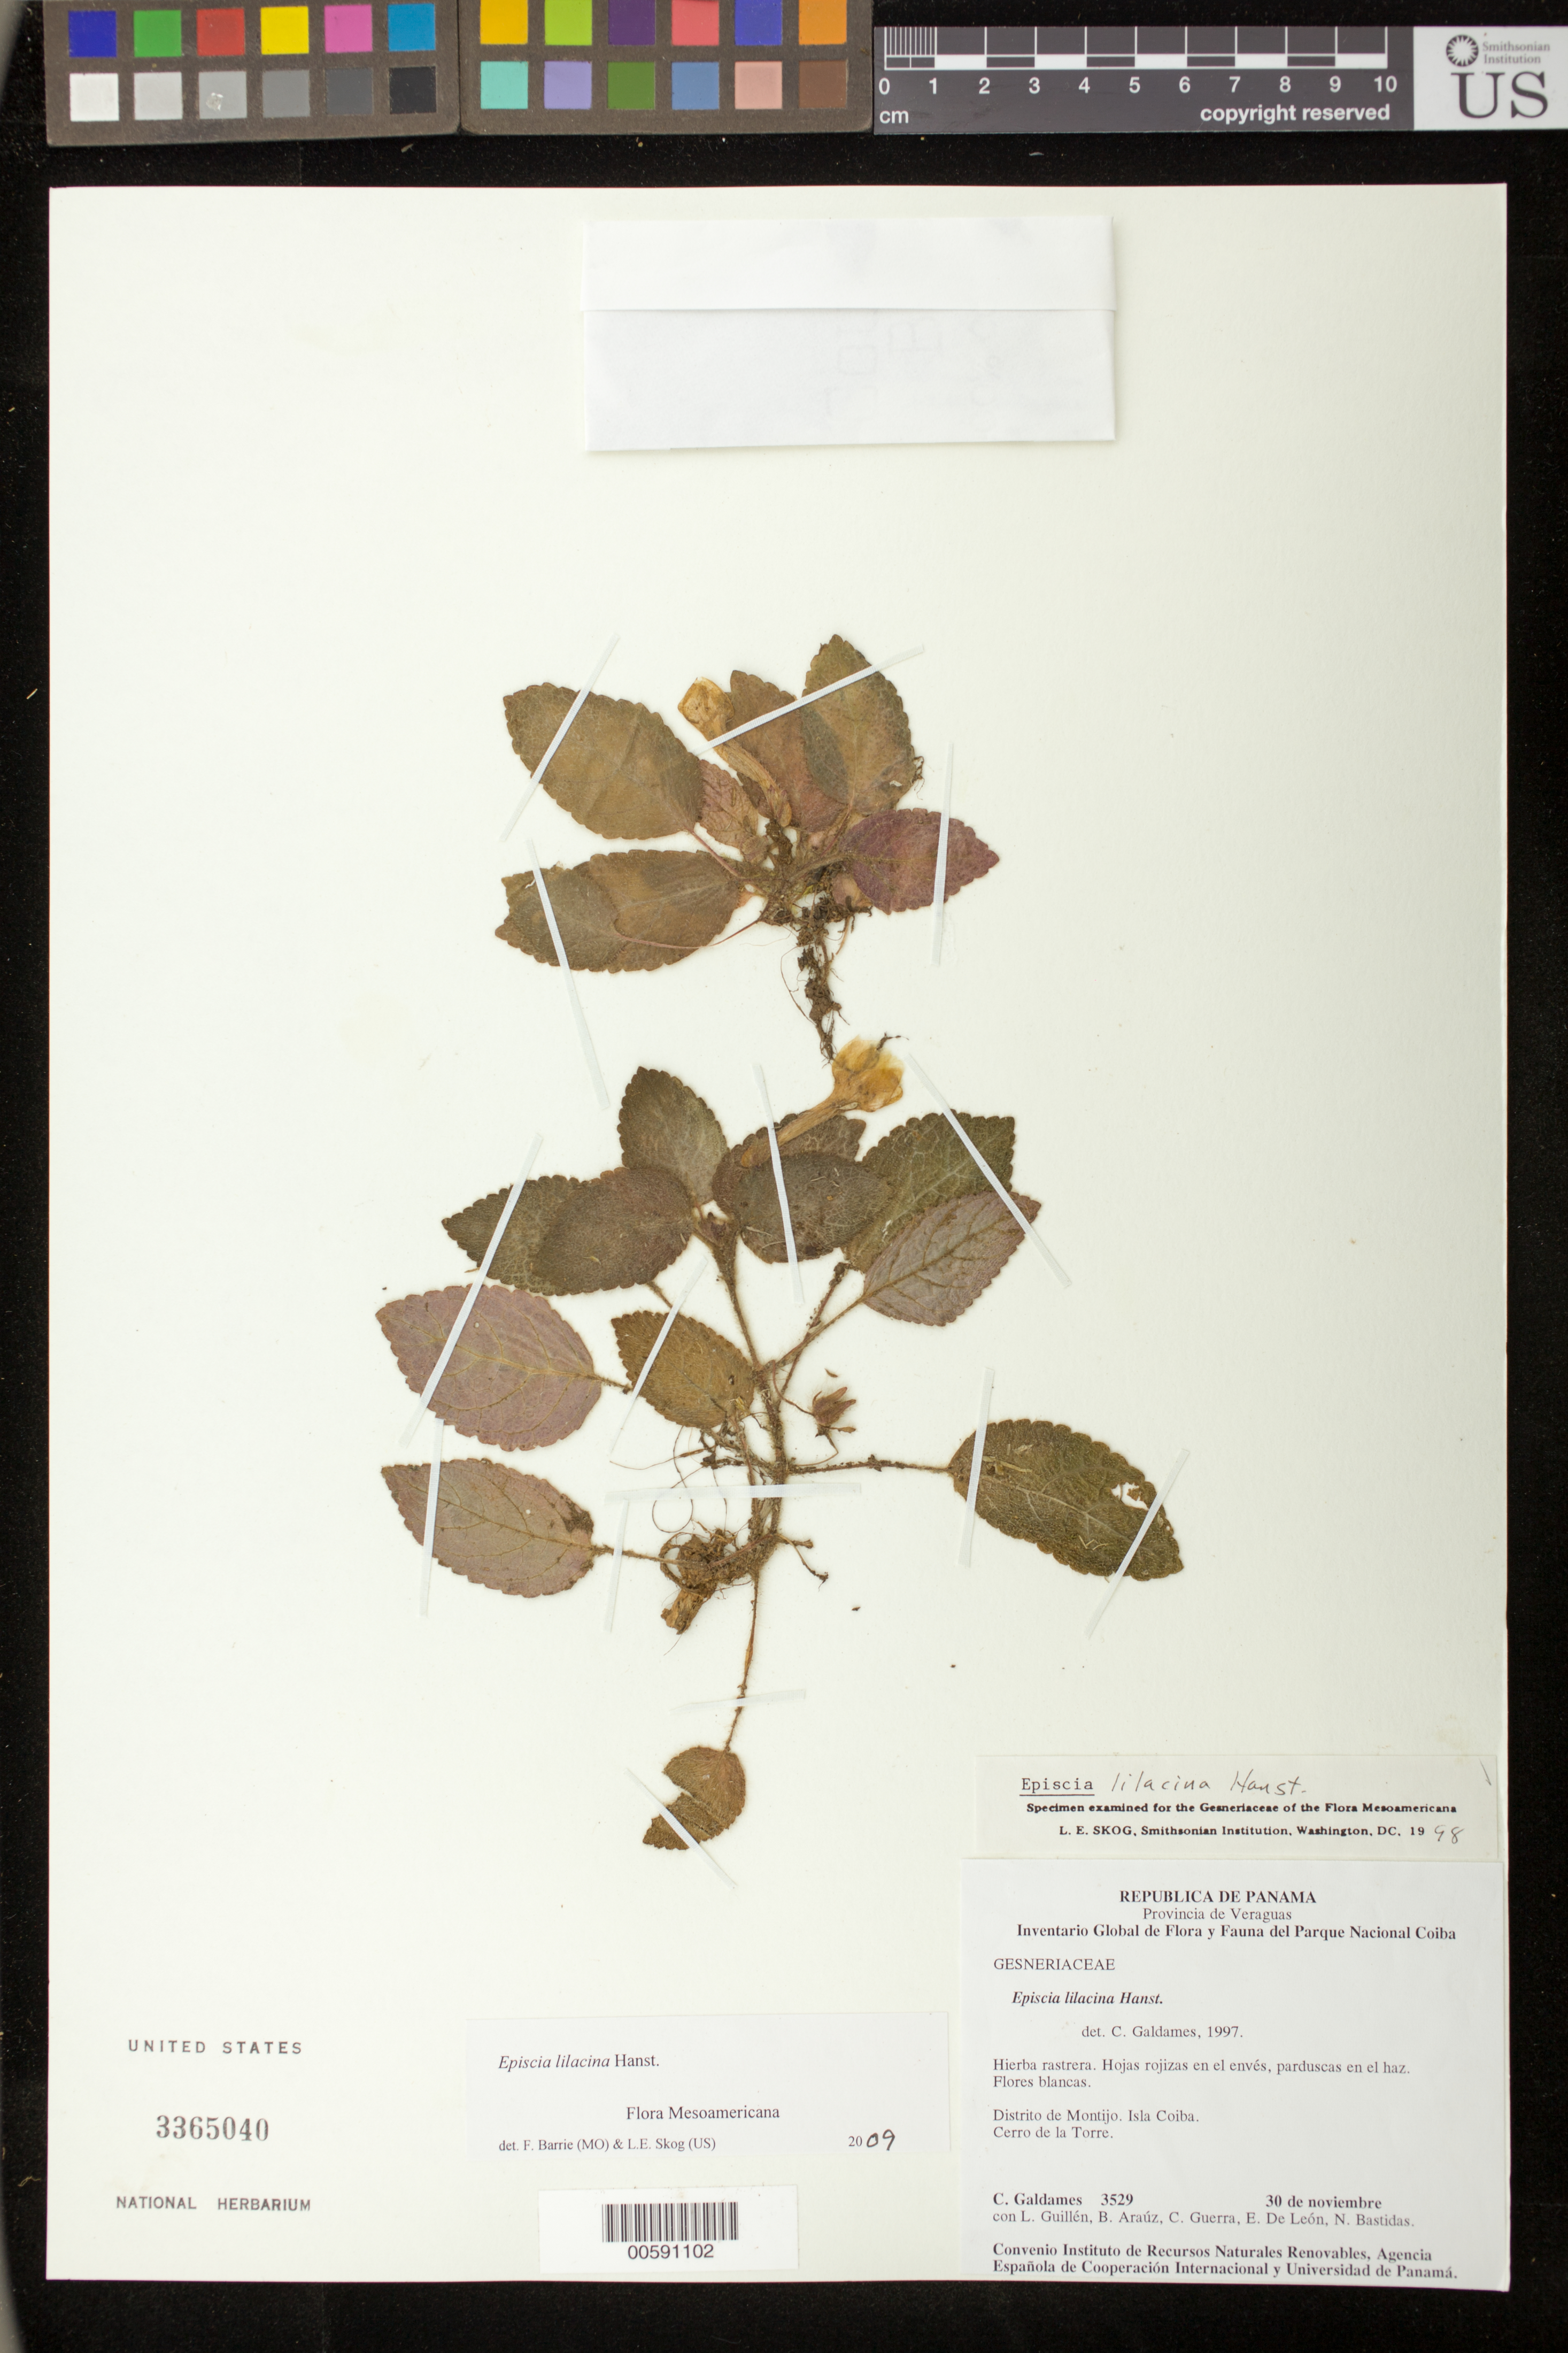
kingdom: Plantae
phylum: Tracheophyta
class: Magnoliopsida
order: Lamiales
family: Gesneriaceae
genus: Episcia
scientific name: Episcia lilacina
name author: Hanst.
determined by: Skog, Laurence E.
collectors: C. Galdames, L. Guillén, B. Araúz, C. Guerra, E. De León & N. Bastidas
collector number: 3529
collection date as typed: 30 Nov 1996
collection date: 1996-11-30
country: Panama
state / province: Veraguas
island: Coiba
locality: Distrito de Montijo, Isla Coiba; Cerro de la Torre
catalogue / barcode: US 3365040